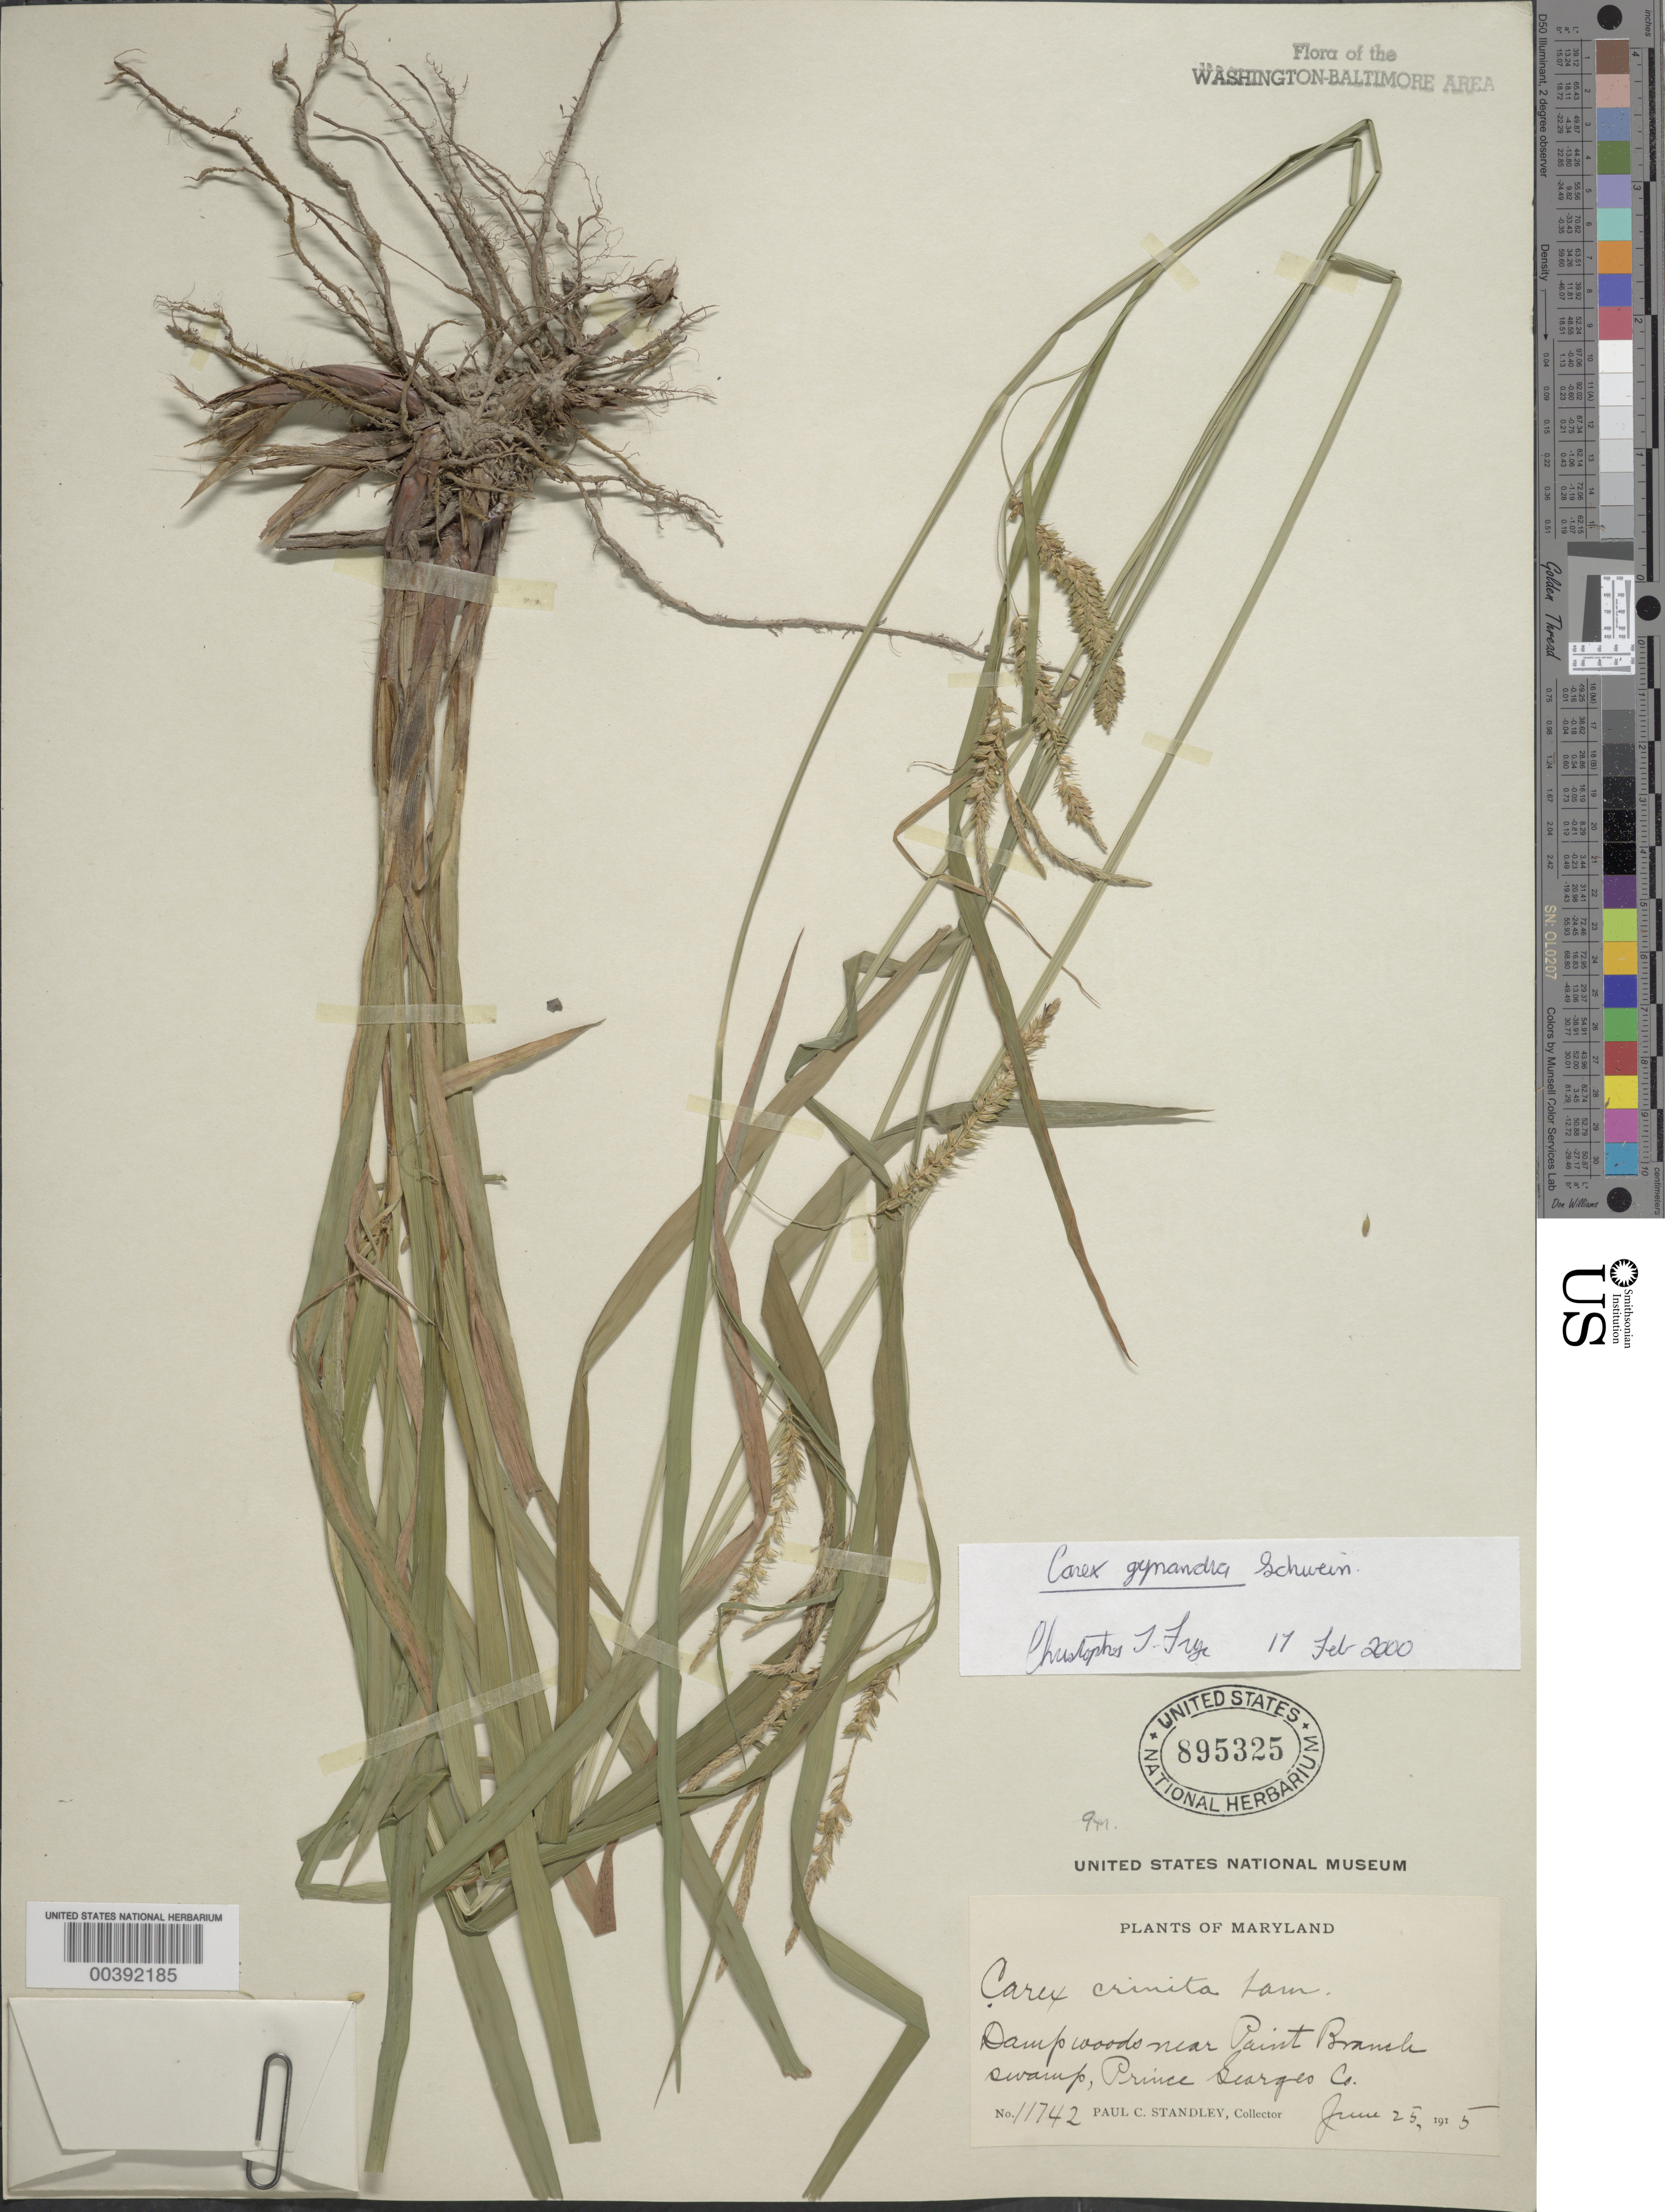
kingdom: Plantae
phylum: Tracheophyta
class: Liliopsida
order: Poales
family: Cyperaceae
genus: Carex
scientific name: Carex gynandra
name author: Schwein.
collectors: P. C. Standley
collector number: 11742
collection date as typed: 25 Jun 1915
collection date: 1915-06-25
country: United States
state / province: Maryland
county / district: Prince George's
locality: Paint Branch Swamp vicinity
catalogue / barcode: US 895325